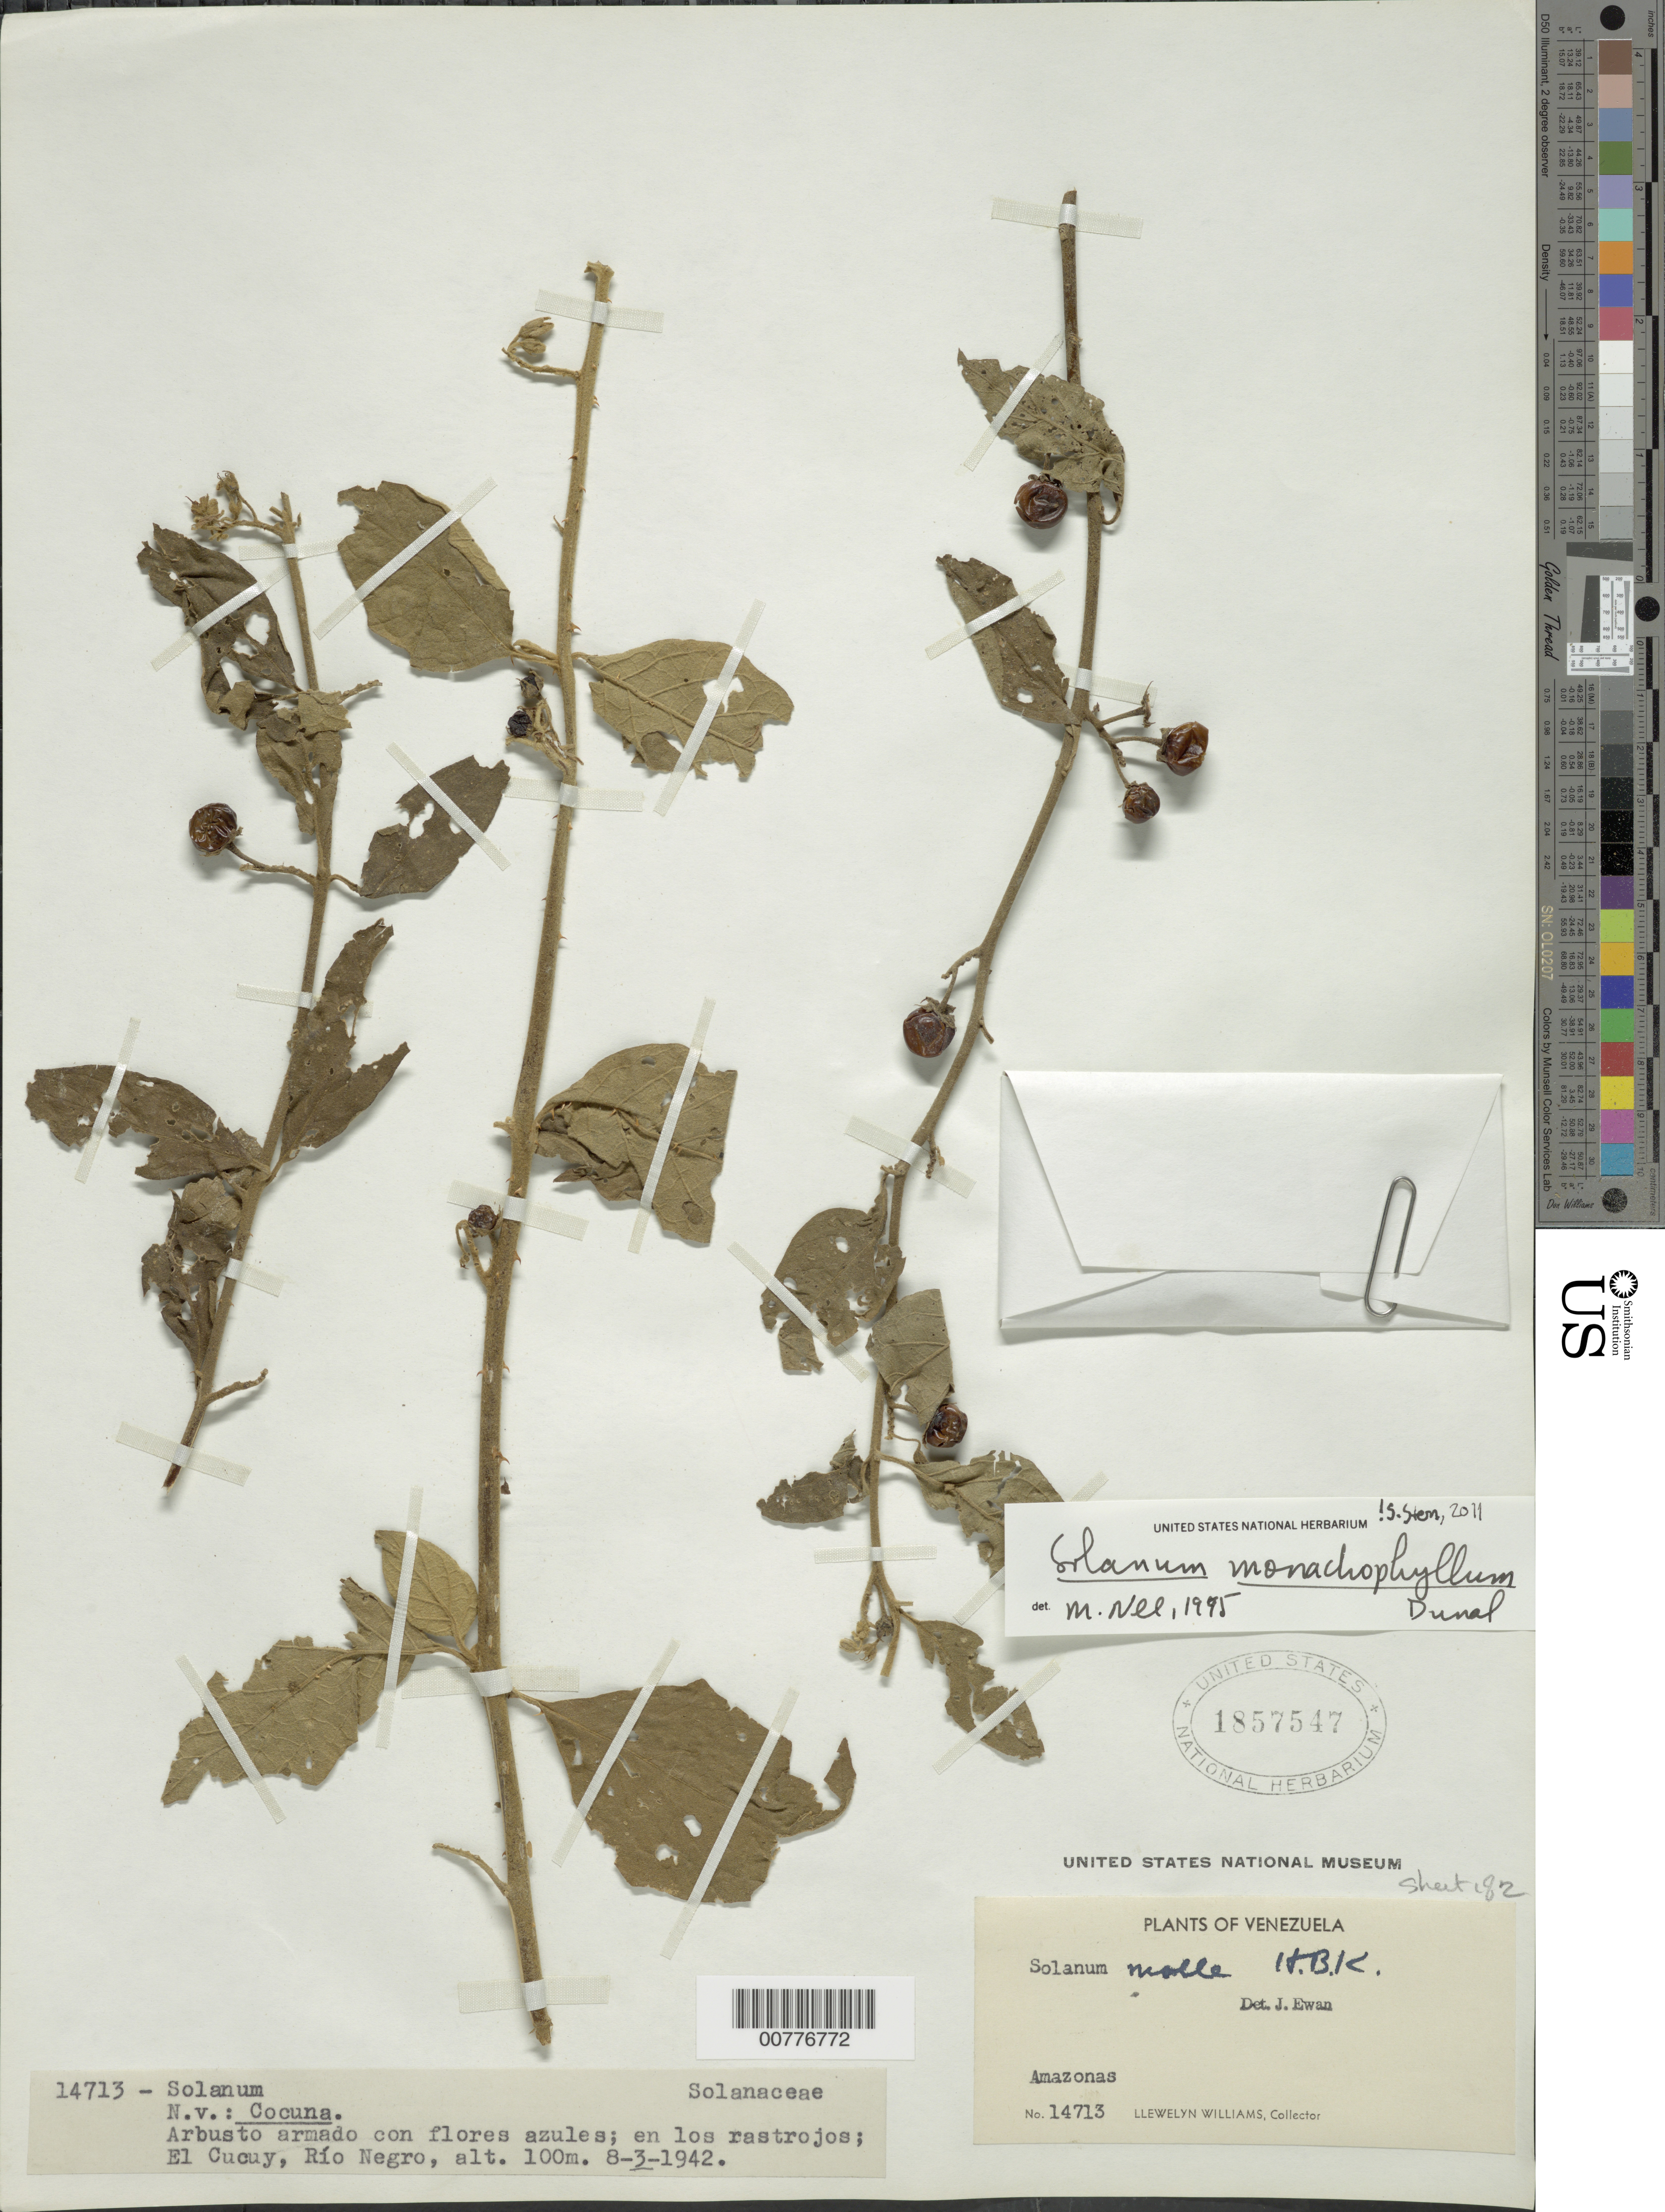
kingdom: Plantae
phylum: Tracheophyta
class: Magnoliopsida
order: Solanales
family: Solanaceae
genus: Solanum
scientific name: Solanum monachophyllum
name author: Dunal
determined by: Nee, Michael H.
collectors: L. Williams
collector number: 14713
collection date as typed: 3 Mar 1942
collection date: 1942-03-03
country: Venezuela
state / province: Amazonas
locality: Cerro Cucuy, Río Negro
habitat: En los rastrojos.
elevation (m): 100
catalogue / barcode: US 1857547